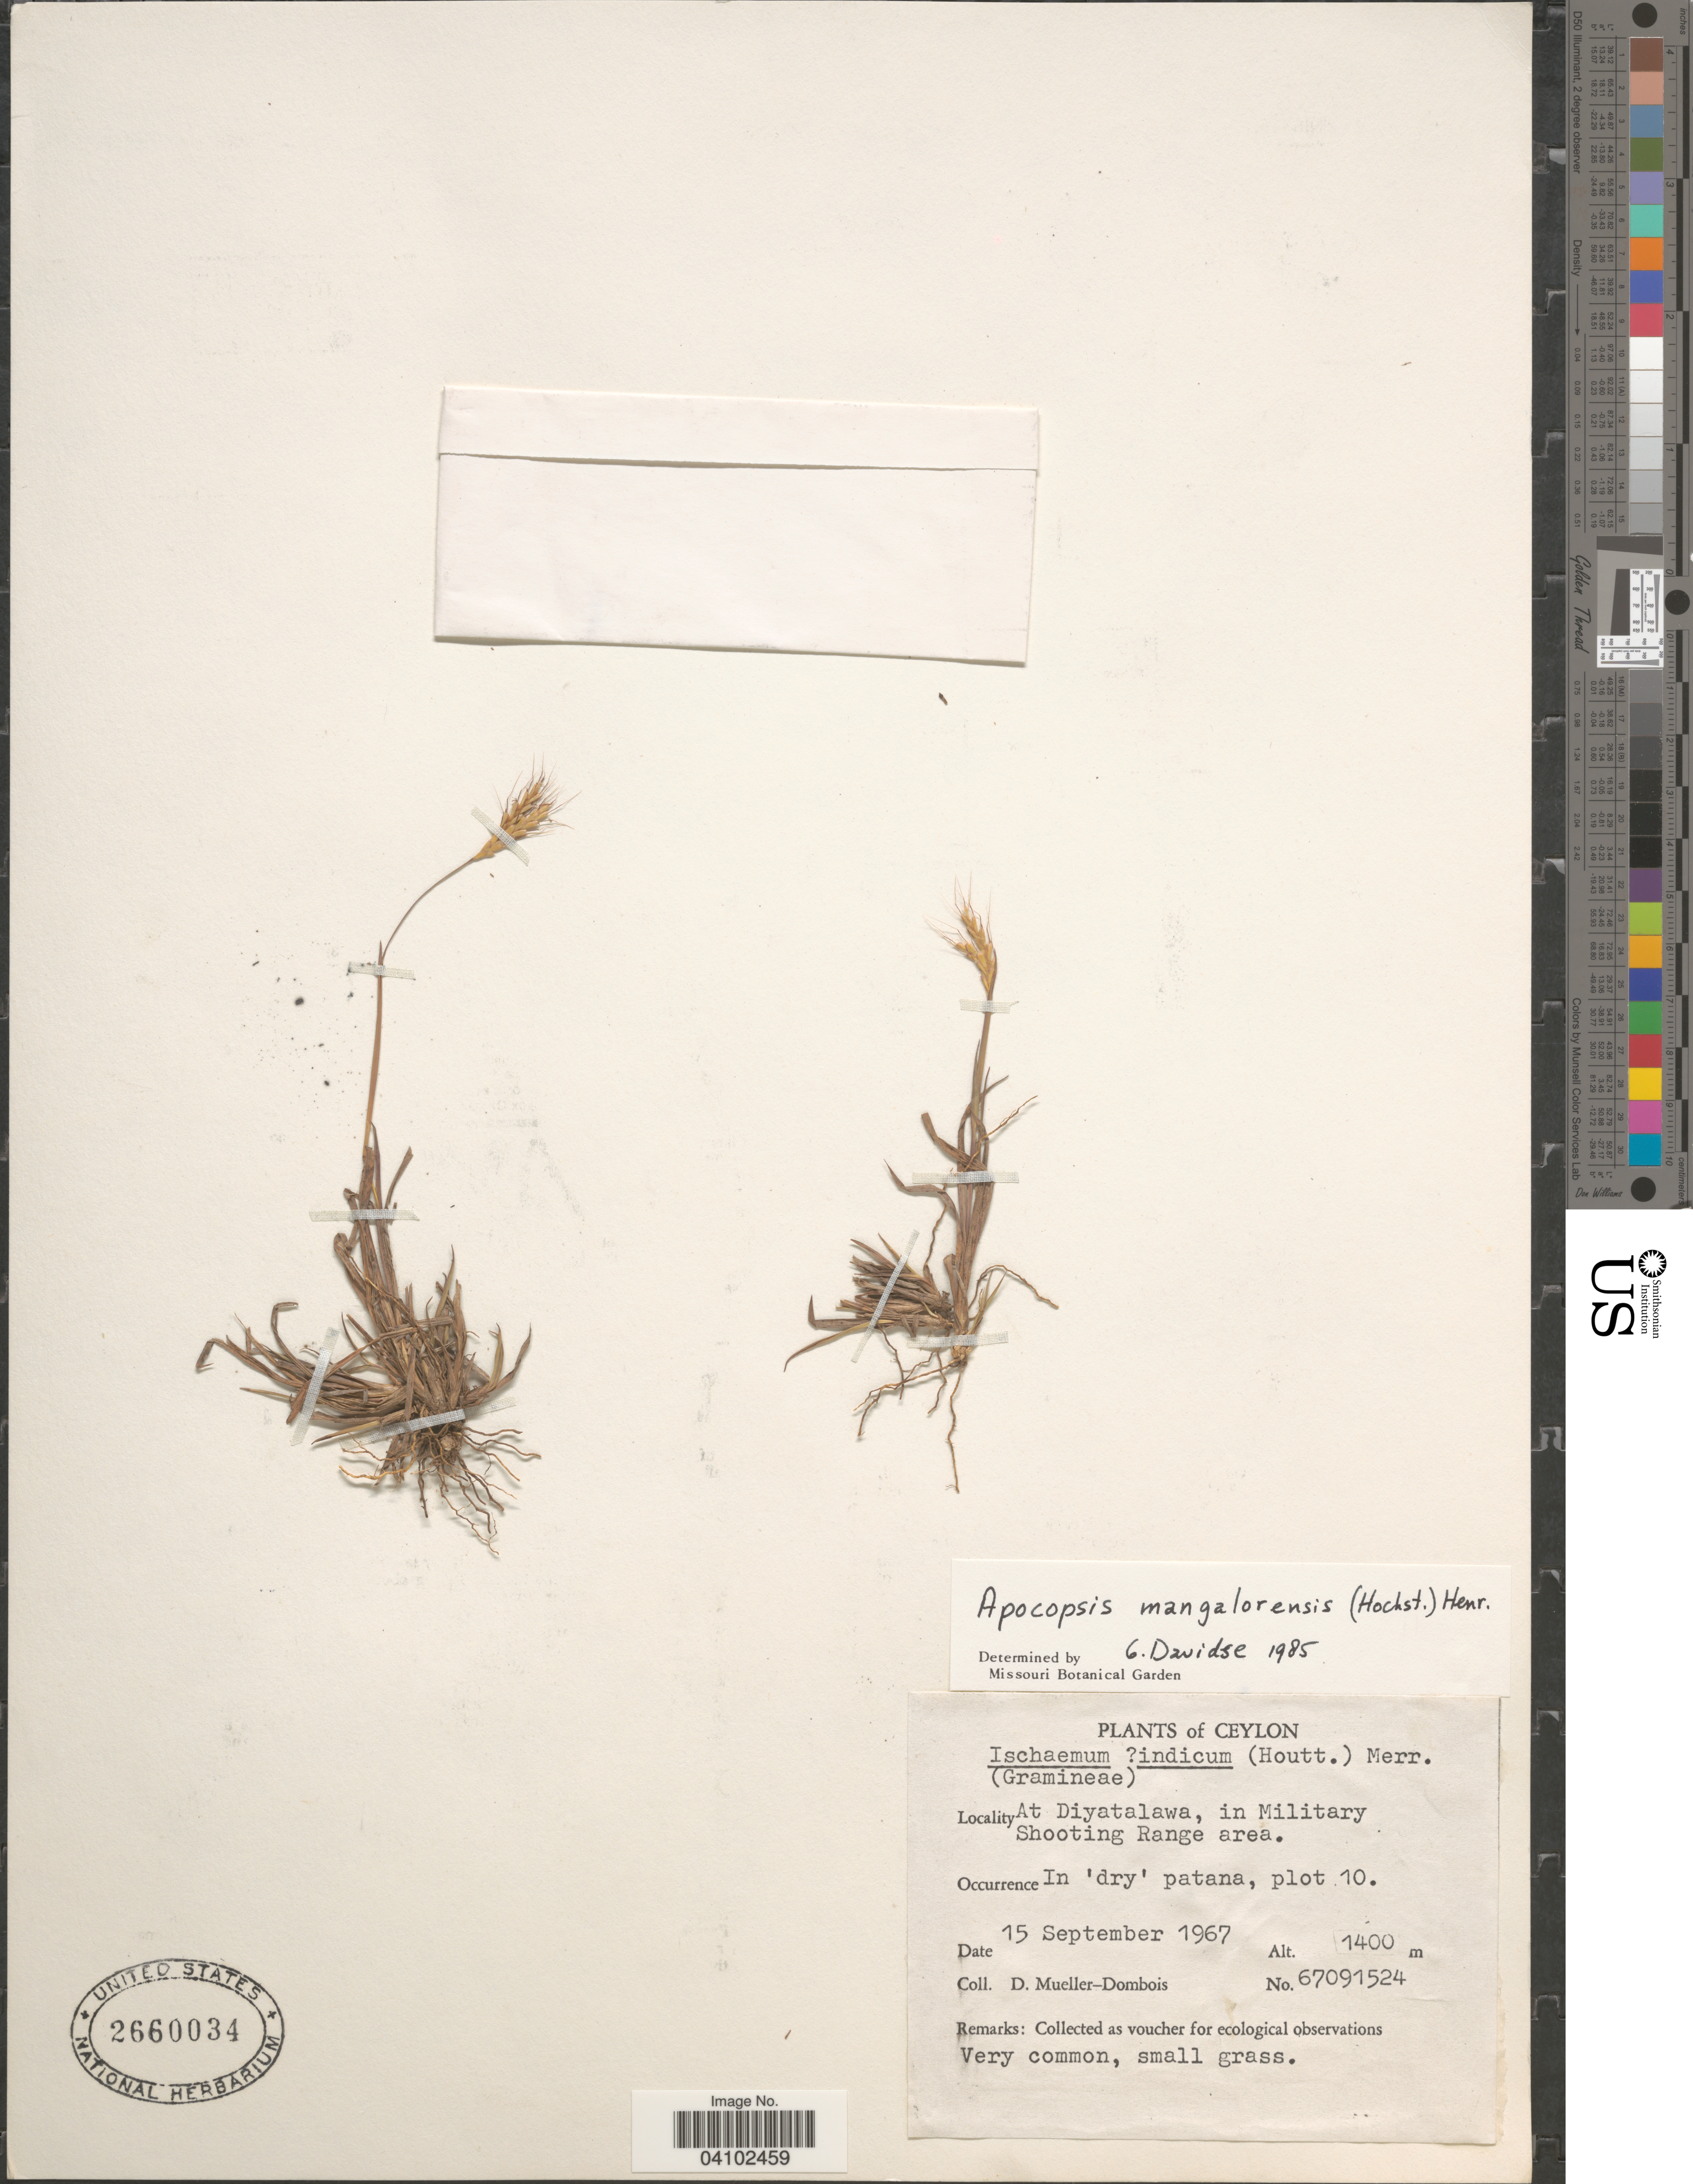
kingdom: Plantae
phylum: Tracheophyta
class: Liliopsida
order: Poales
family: Poaceae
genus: Apocopis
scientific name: Apocopis mangalorensis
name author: (Hochst. ex Steud.) Henr.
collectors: D. Mueller-Dombois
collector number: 67091524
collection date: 1967-09-15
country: Sri Lanka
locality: Ceylon. At Diyatalawa, in Military Shooting Range area. In 'dry' patana, plot 10.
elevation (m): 1400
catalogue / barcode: US 2660034